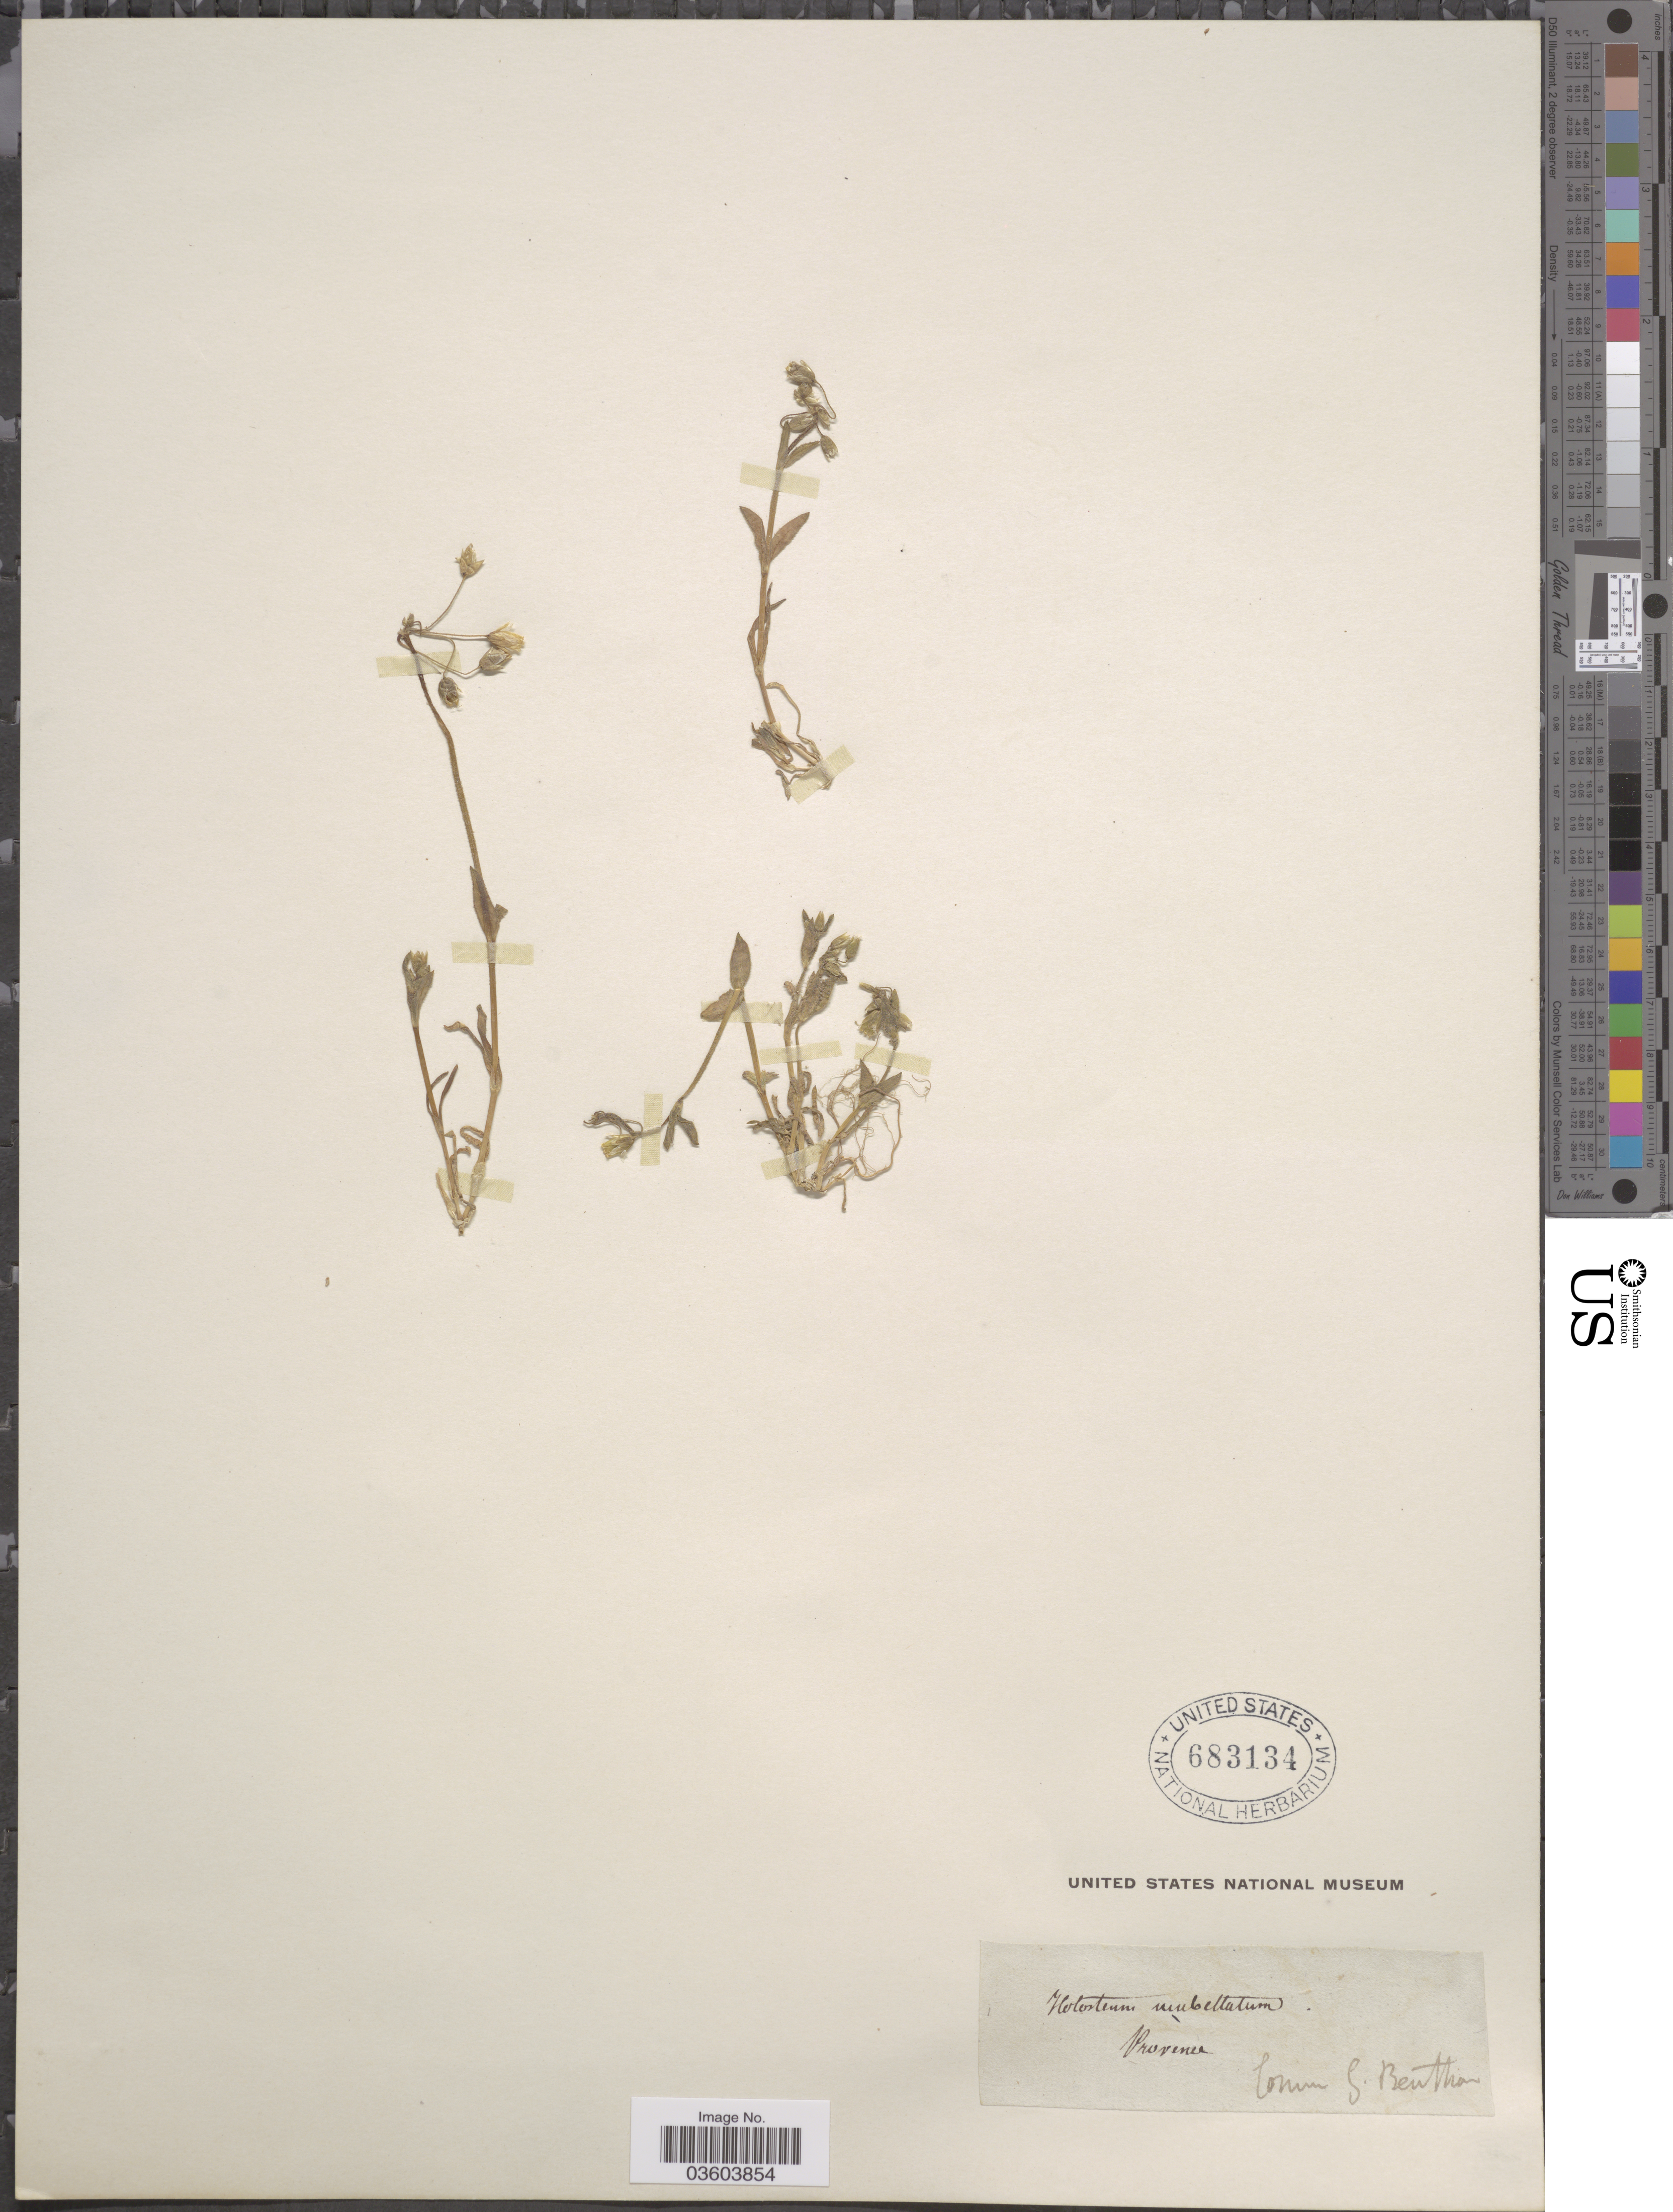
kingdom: Plantae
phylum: Tracheophyta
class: Magnoliopsida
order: Caryophyllales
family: Caryophyllaceae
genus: Holosteum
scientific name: Holosteum umbellatum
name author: L.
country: France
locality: Provence.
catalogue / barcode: US 683134